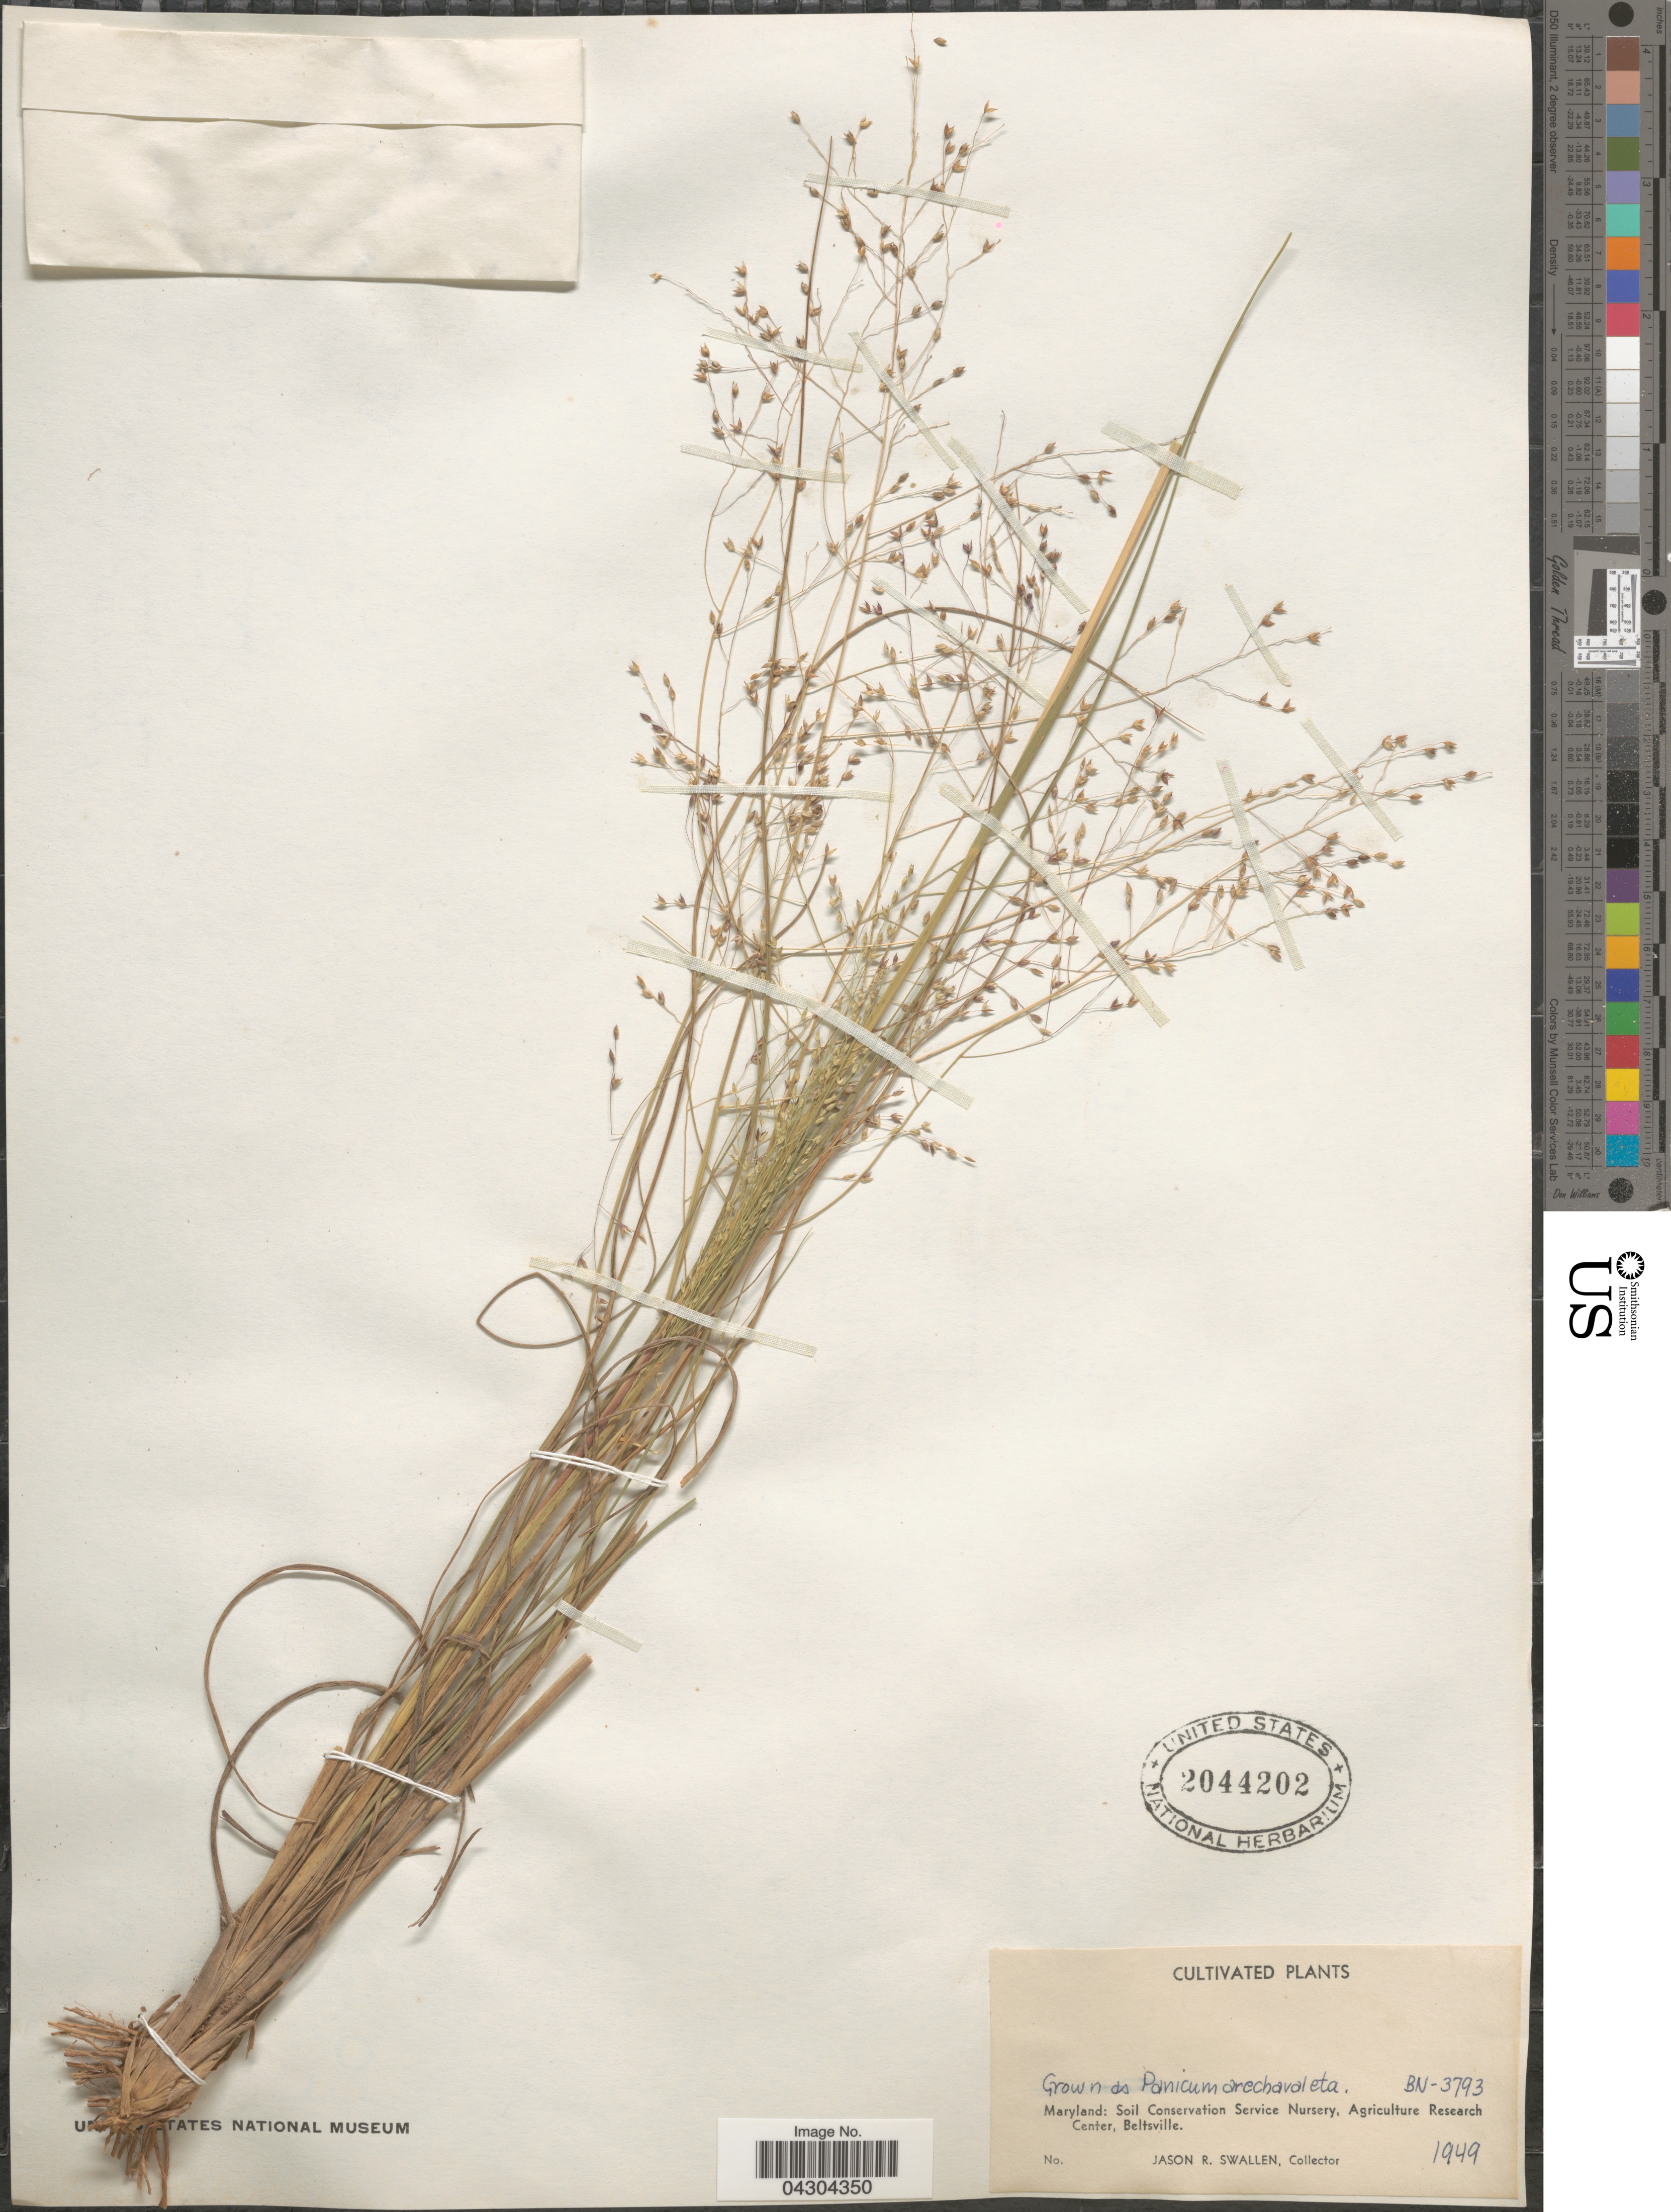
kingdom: Plantae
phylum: Tracheophyta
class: Liliopsida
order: Poales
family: Poaceae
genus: Panicum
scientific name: Panicum sp.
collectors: J. R. Swallen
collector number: BN-3793?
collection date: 1949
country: United States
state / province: Maryland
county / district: Prince George's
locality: Soil Conservation Service Nursery, Agriculture Research Center, Beltsville.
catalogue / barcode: US 2044202